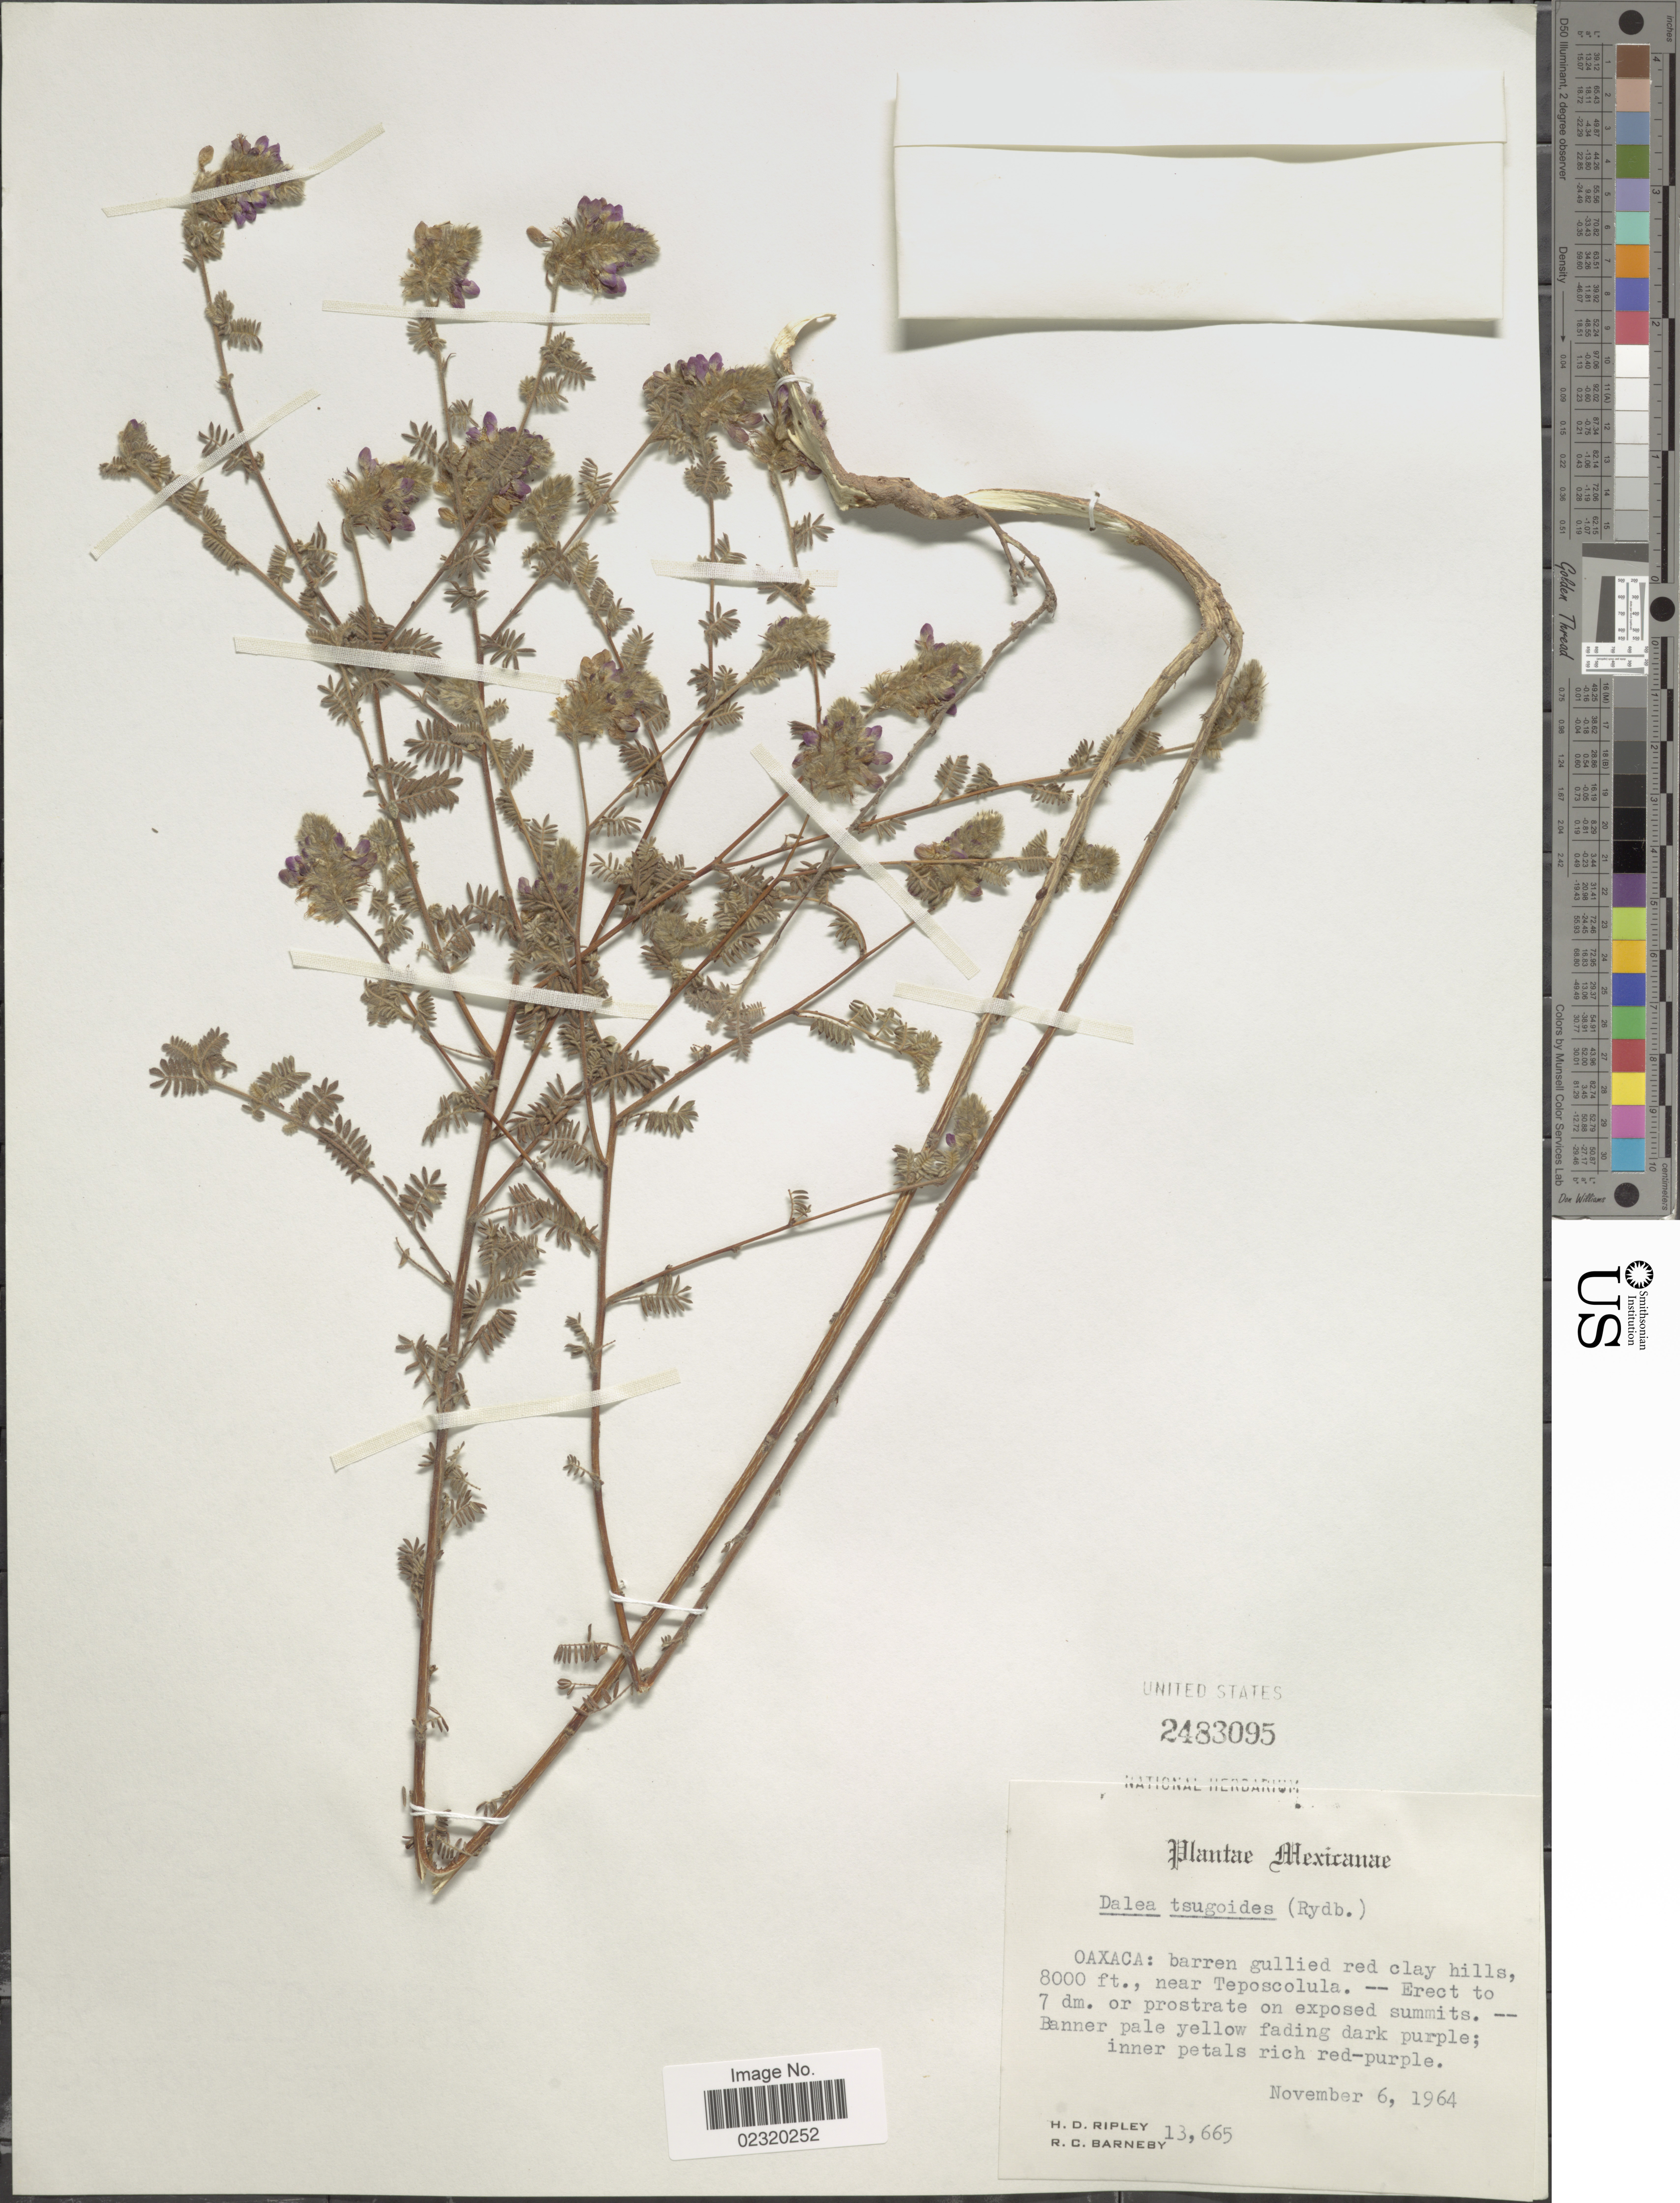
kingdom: Plantae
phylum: Tracheophyta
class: Magnoliopsida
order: Fabales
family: Fabaceae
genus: Dalea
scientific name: Dalea versicolor var. versicolor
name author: Zucc.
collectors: H. Ripley & R. C. Barneby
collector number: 13665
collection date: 1964-11-06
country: Mexico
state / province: Oaxaca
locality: Barren gullied red clay hills., near Teposcolula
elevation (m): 2438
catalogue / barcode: US 2483095